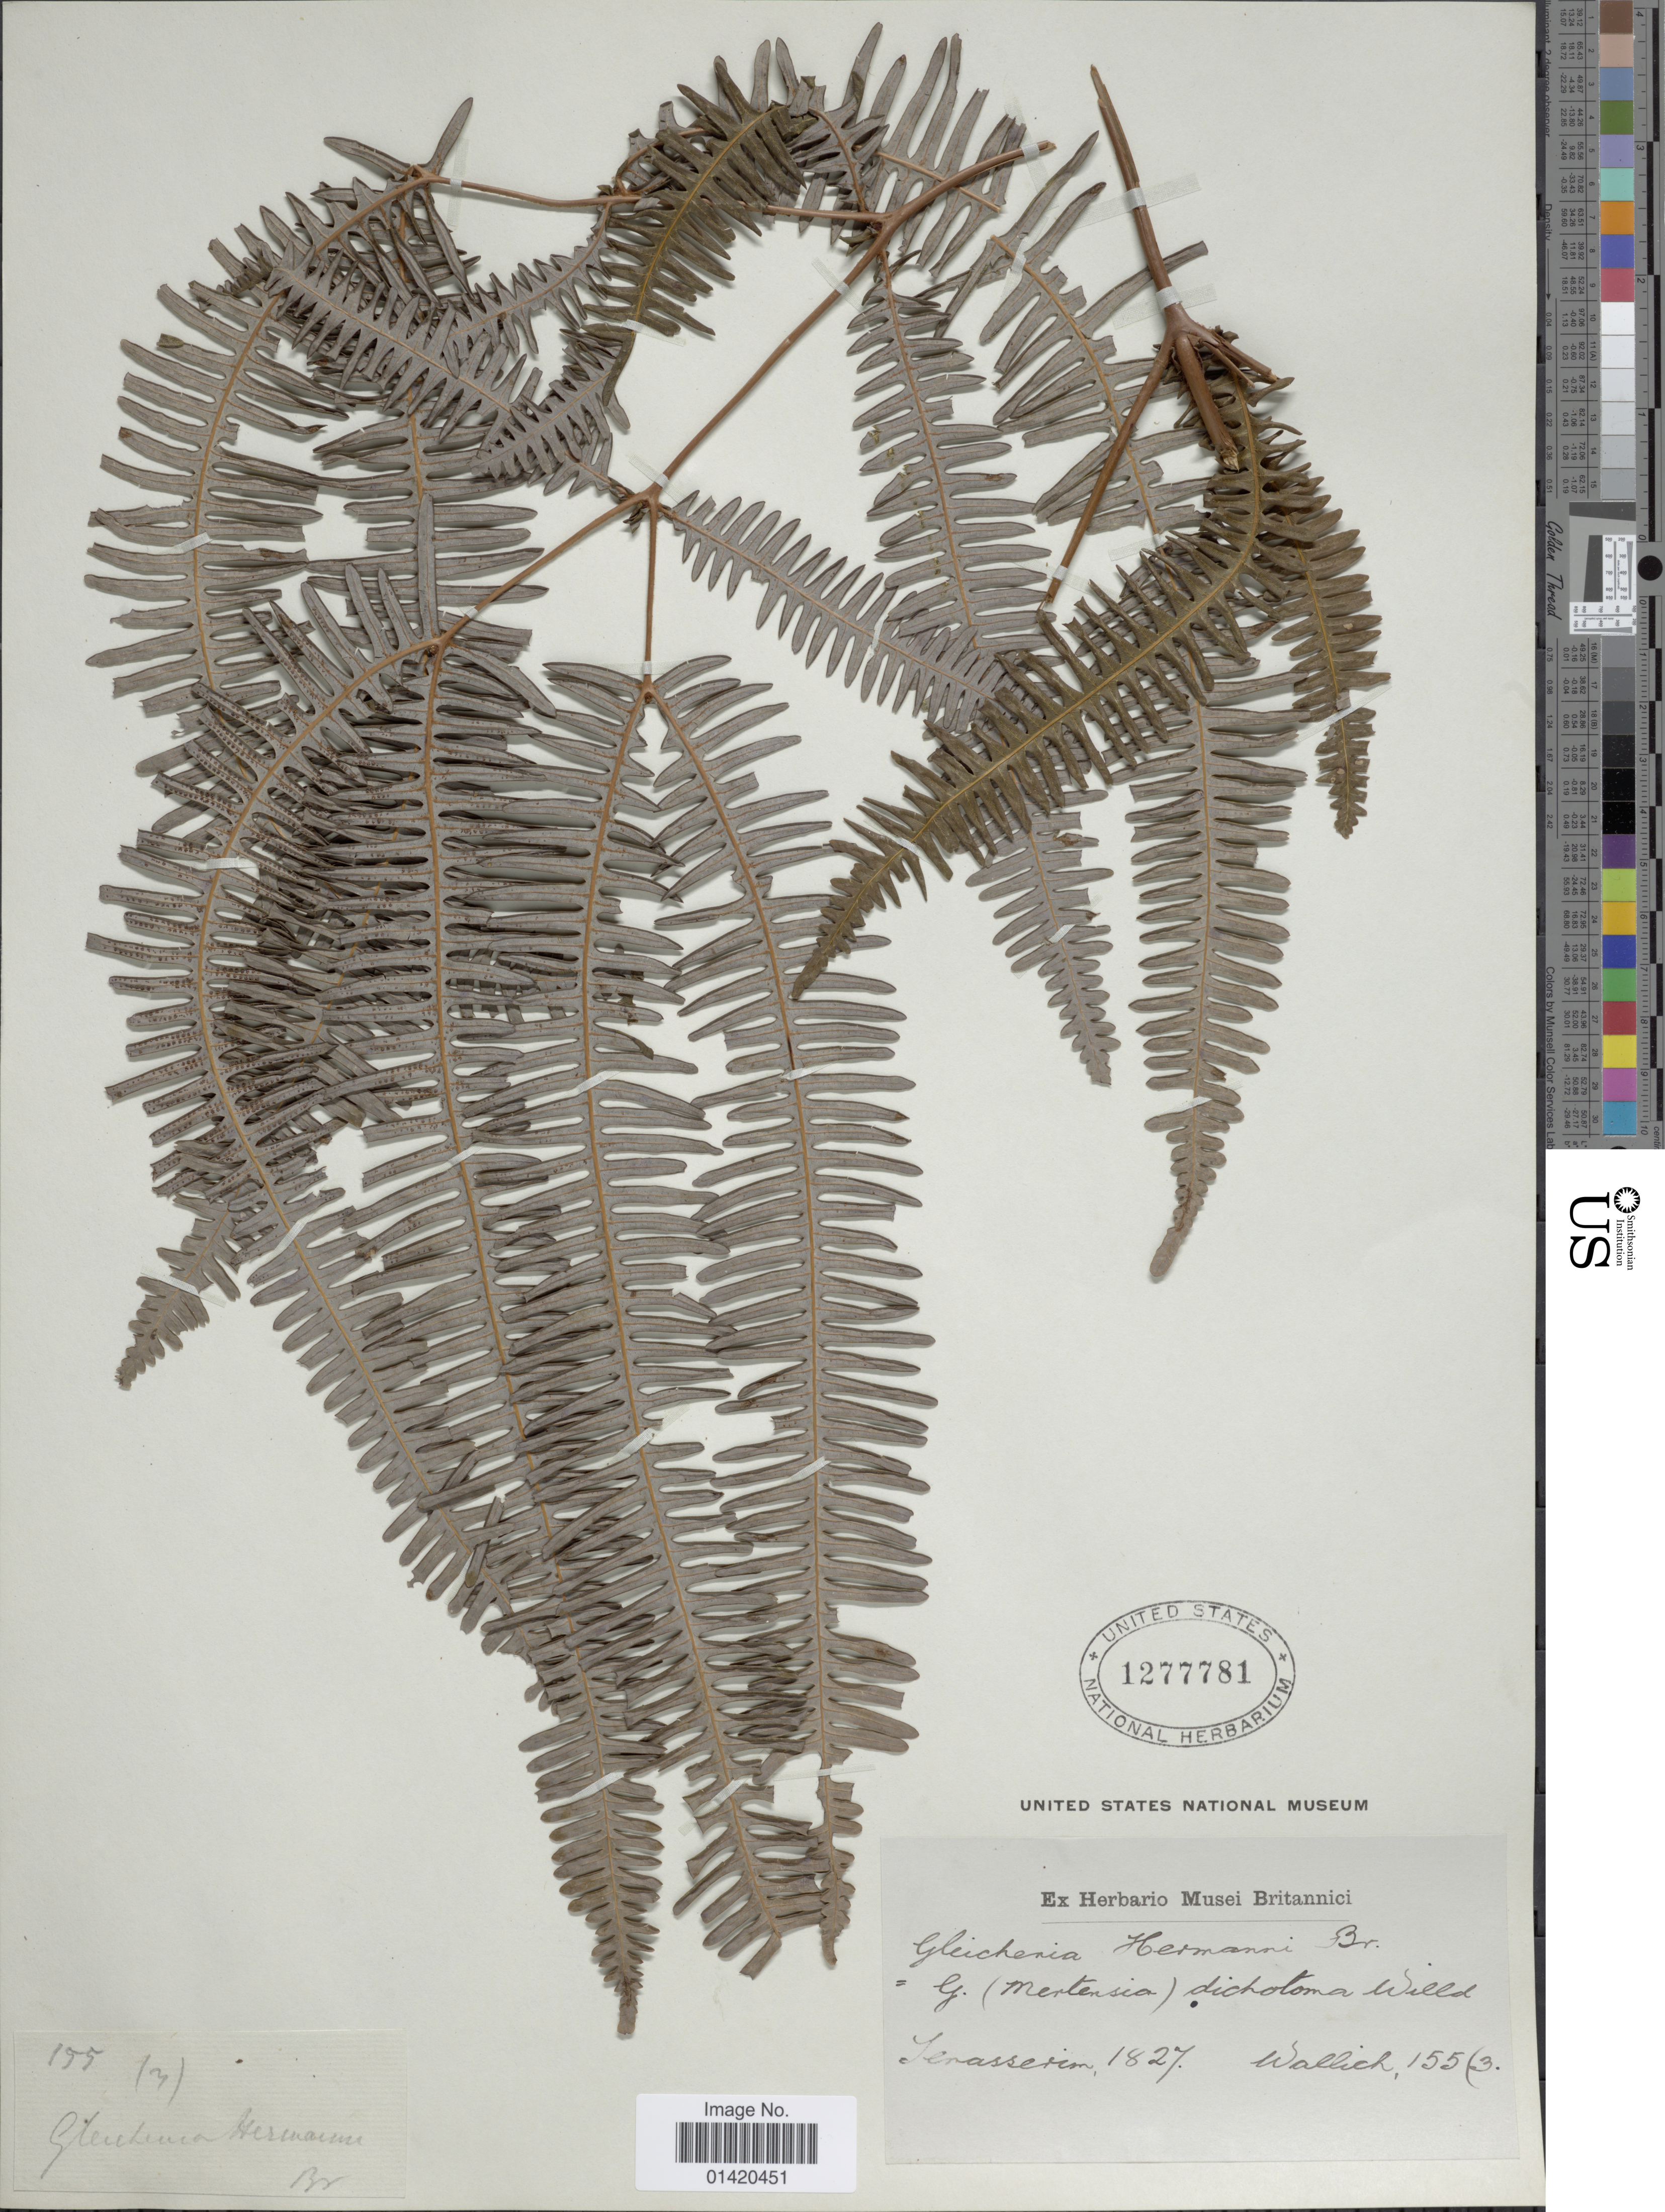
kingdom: Plantae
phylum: Tracheophyta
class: Polypodiopsida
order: Gleicheniales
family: Gleicheniaceae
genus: Dicranopteris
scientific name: Dicranopteris linearis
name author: (Burm. f.) Underw.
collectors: -- Wallich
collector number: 155 (3.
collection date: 1827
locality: Terassesion [interpreted]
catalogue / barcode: US 1277781